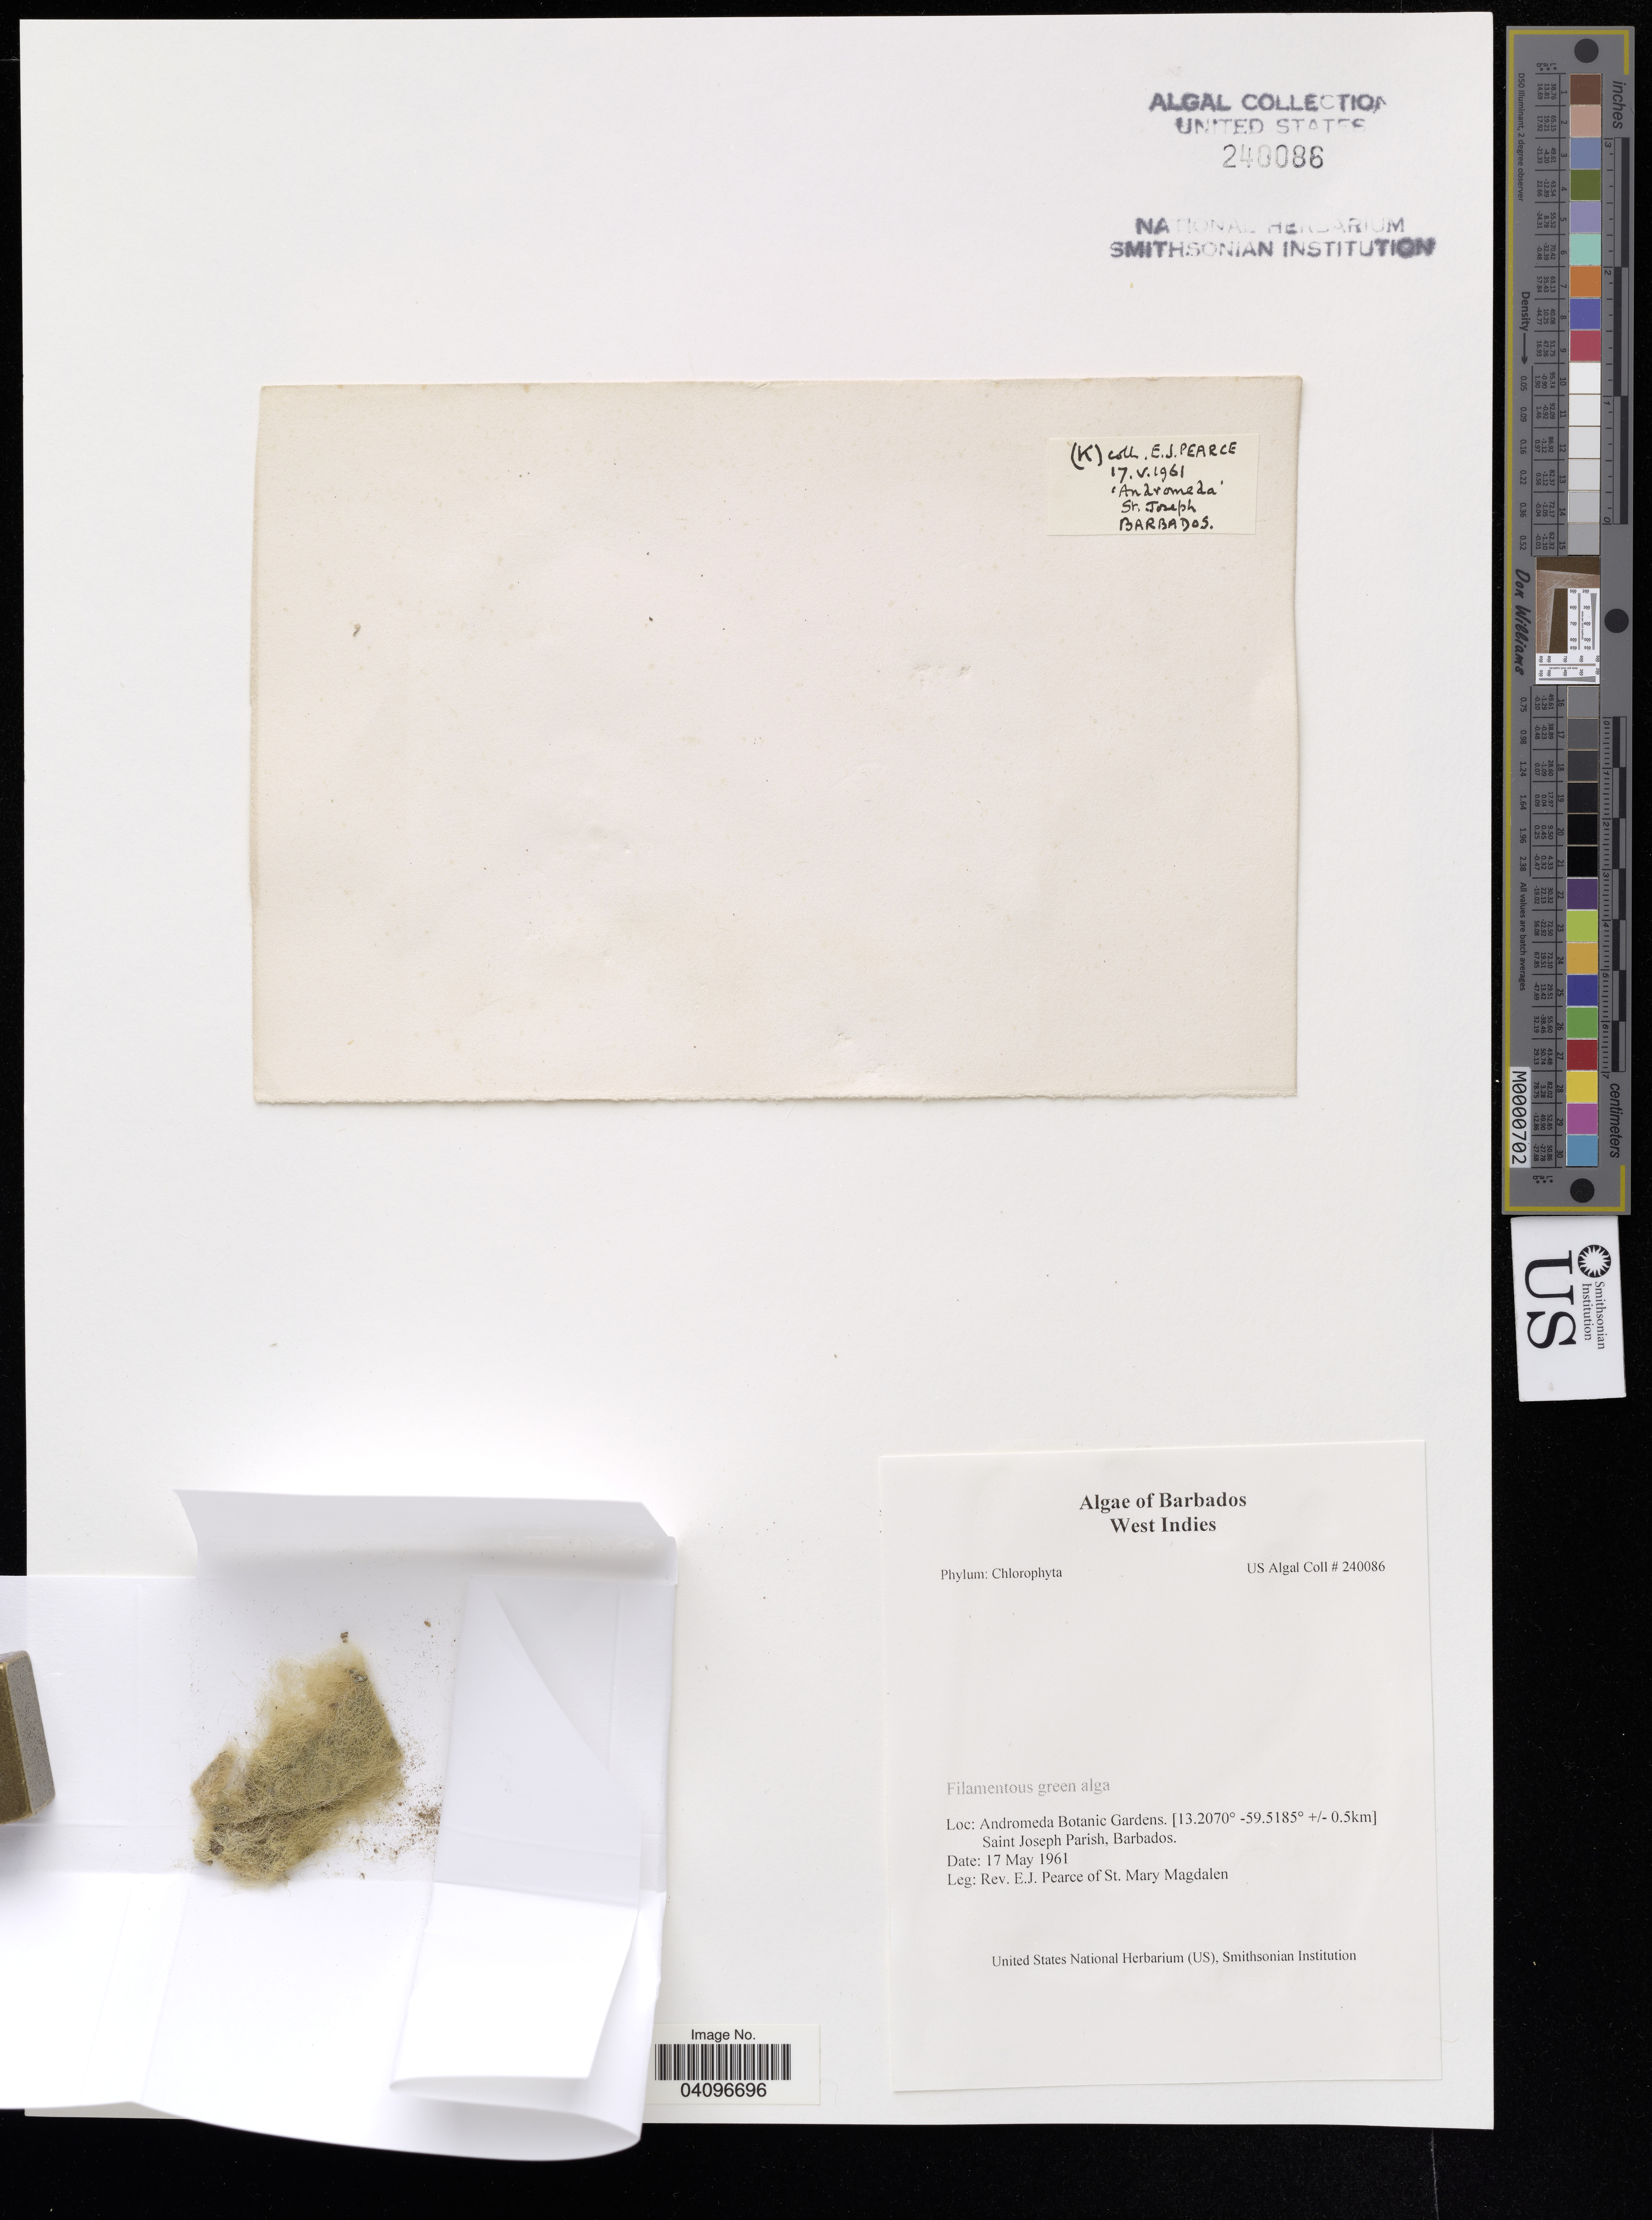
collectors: E. Pearce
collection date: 1961-05-17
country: Barbados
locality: Barbados. West Indies. Andromeda Botanic Gardens. Saint Joseph Parish, Barbados.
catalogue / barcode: US 240086